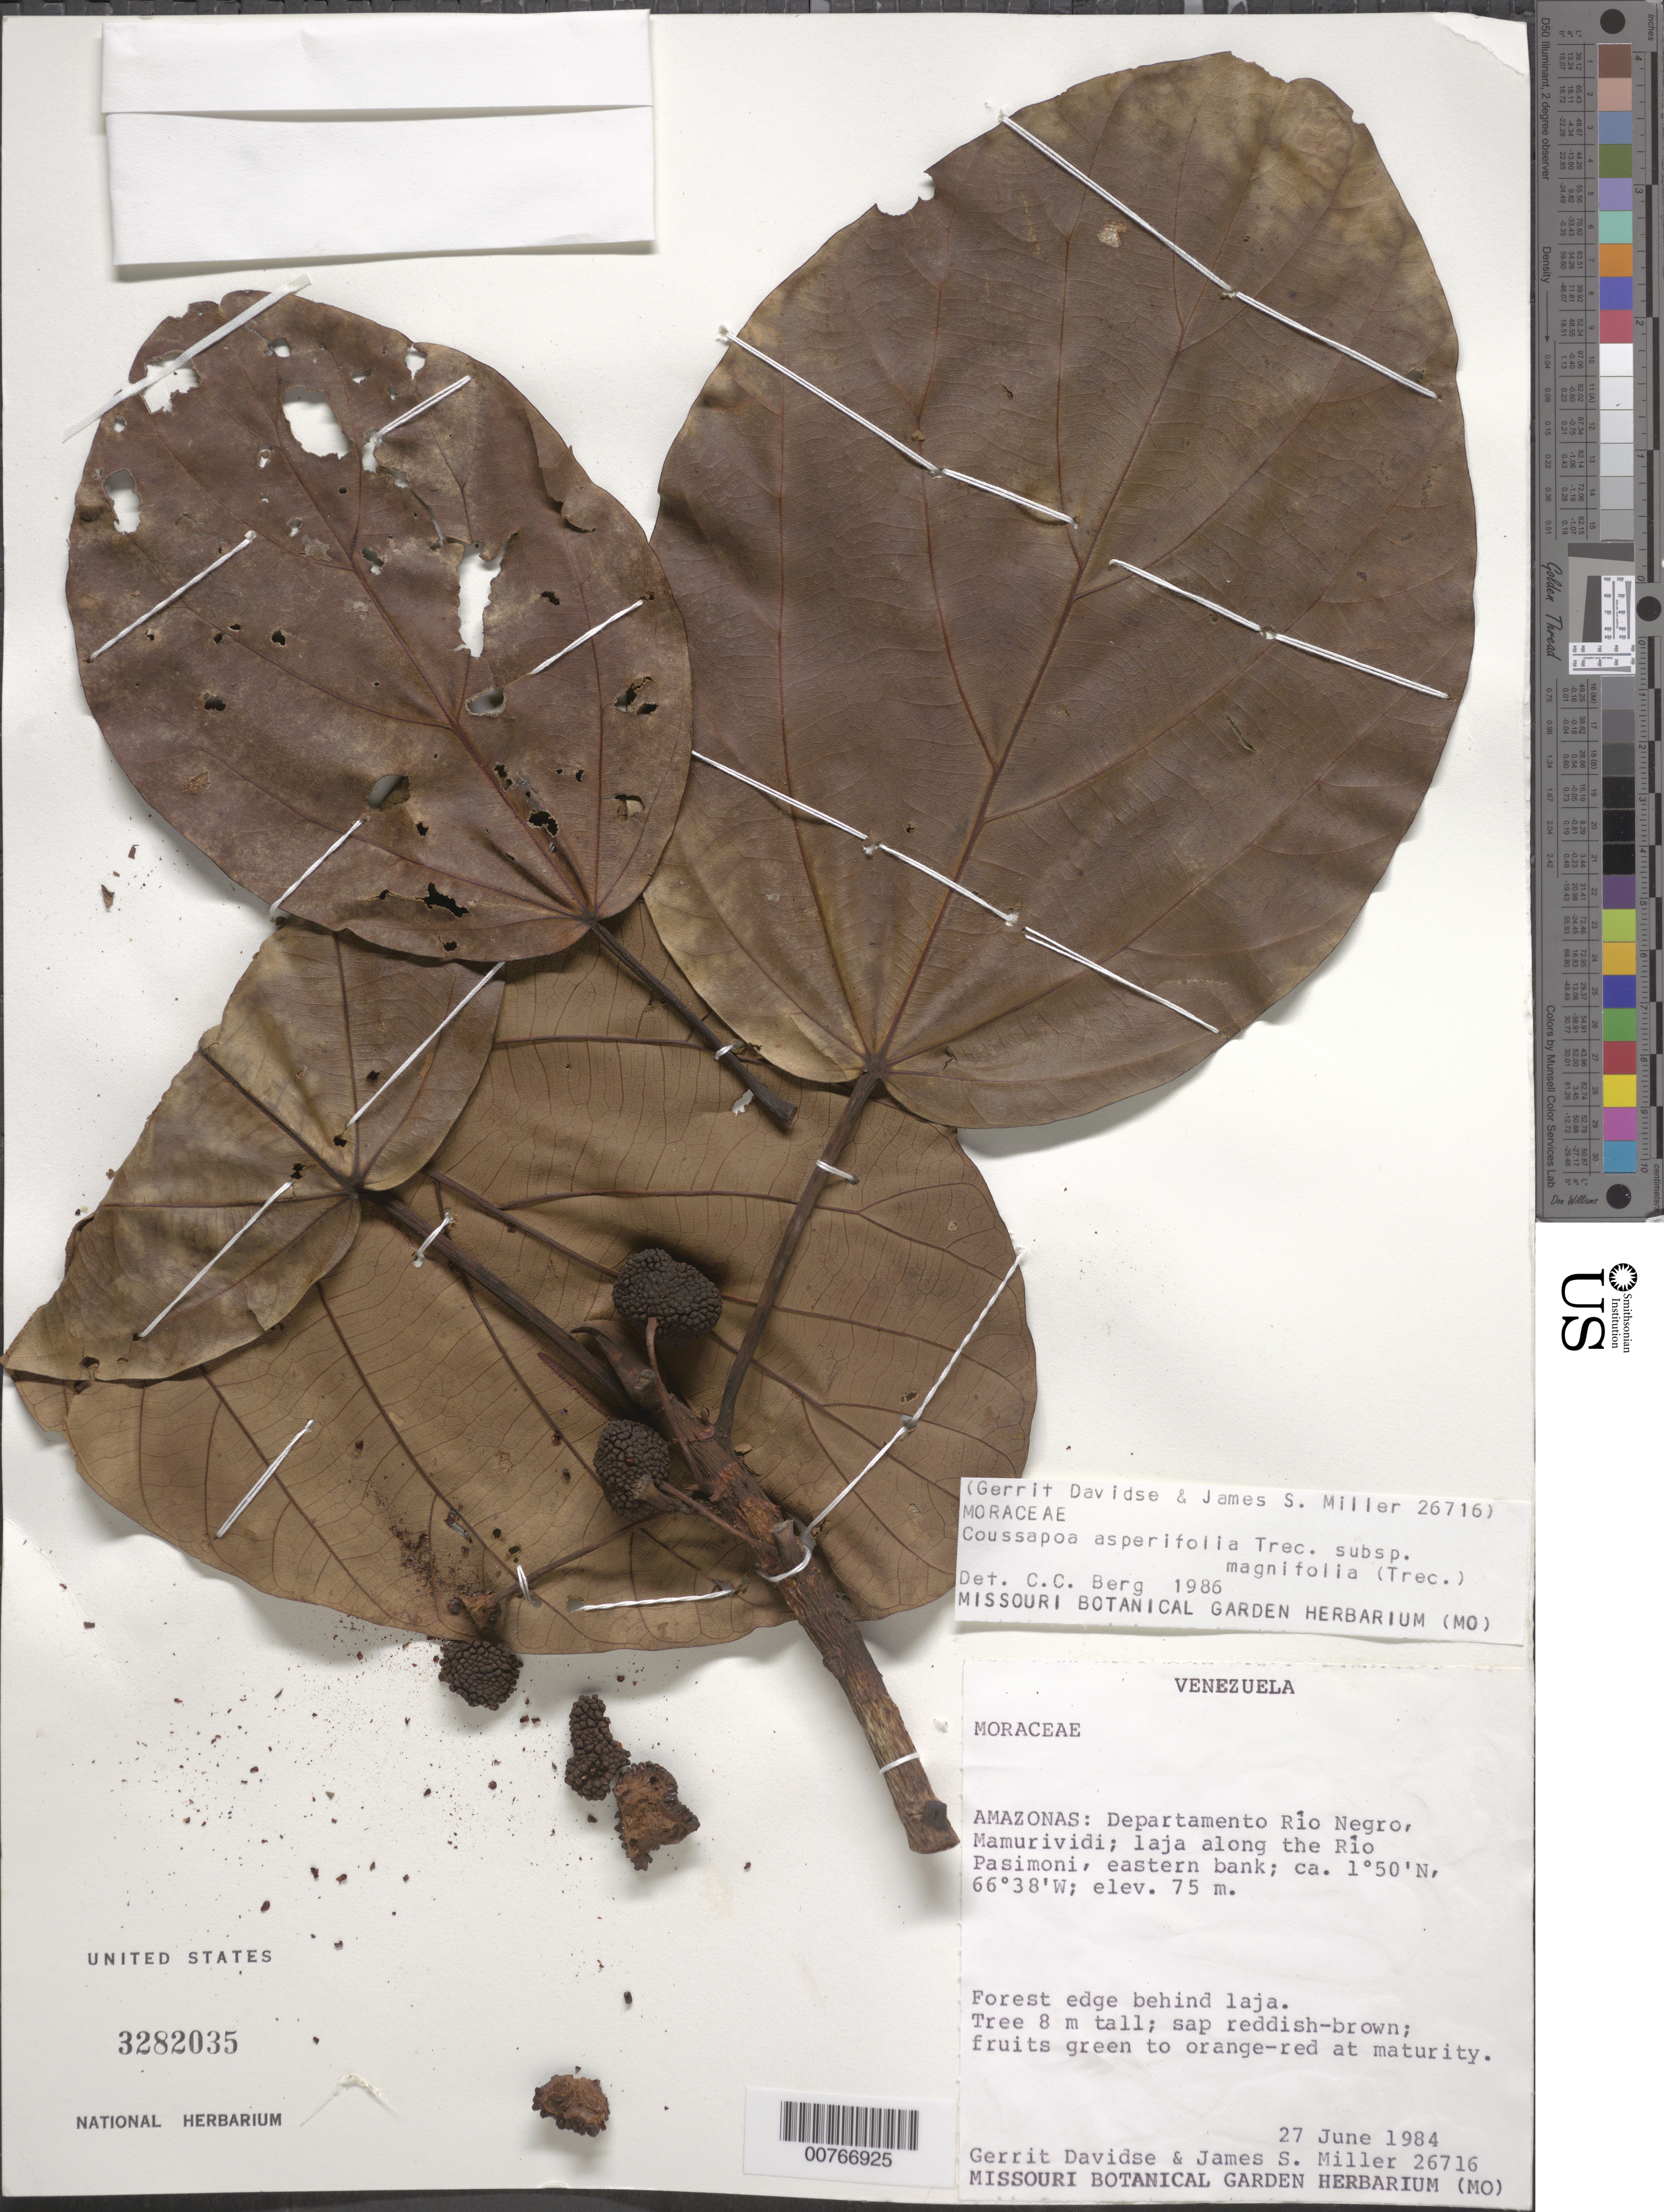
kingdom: Plantae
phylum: Tracheophyta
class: Magnoliopsida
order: Rosales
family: Urticaceae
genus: Coussapoa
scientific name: Coussapoa asperifolia subsp. magnifolia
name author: (Trécul) Akkermans & C.C. Berg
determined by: Berg, C. C.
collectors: G. Davidse & J. S. Miller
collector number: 26716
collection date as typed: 27-Jun-84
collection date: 1984-06-27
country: Venezuela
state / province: Amazonas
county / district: Río Negro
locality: Mamurividi, Río Pasimoni, eastern bank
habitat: Forest edge behind laja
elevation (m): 75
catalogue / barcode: US 3282035